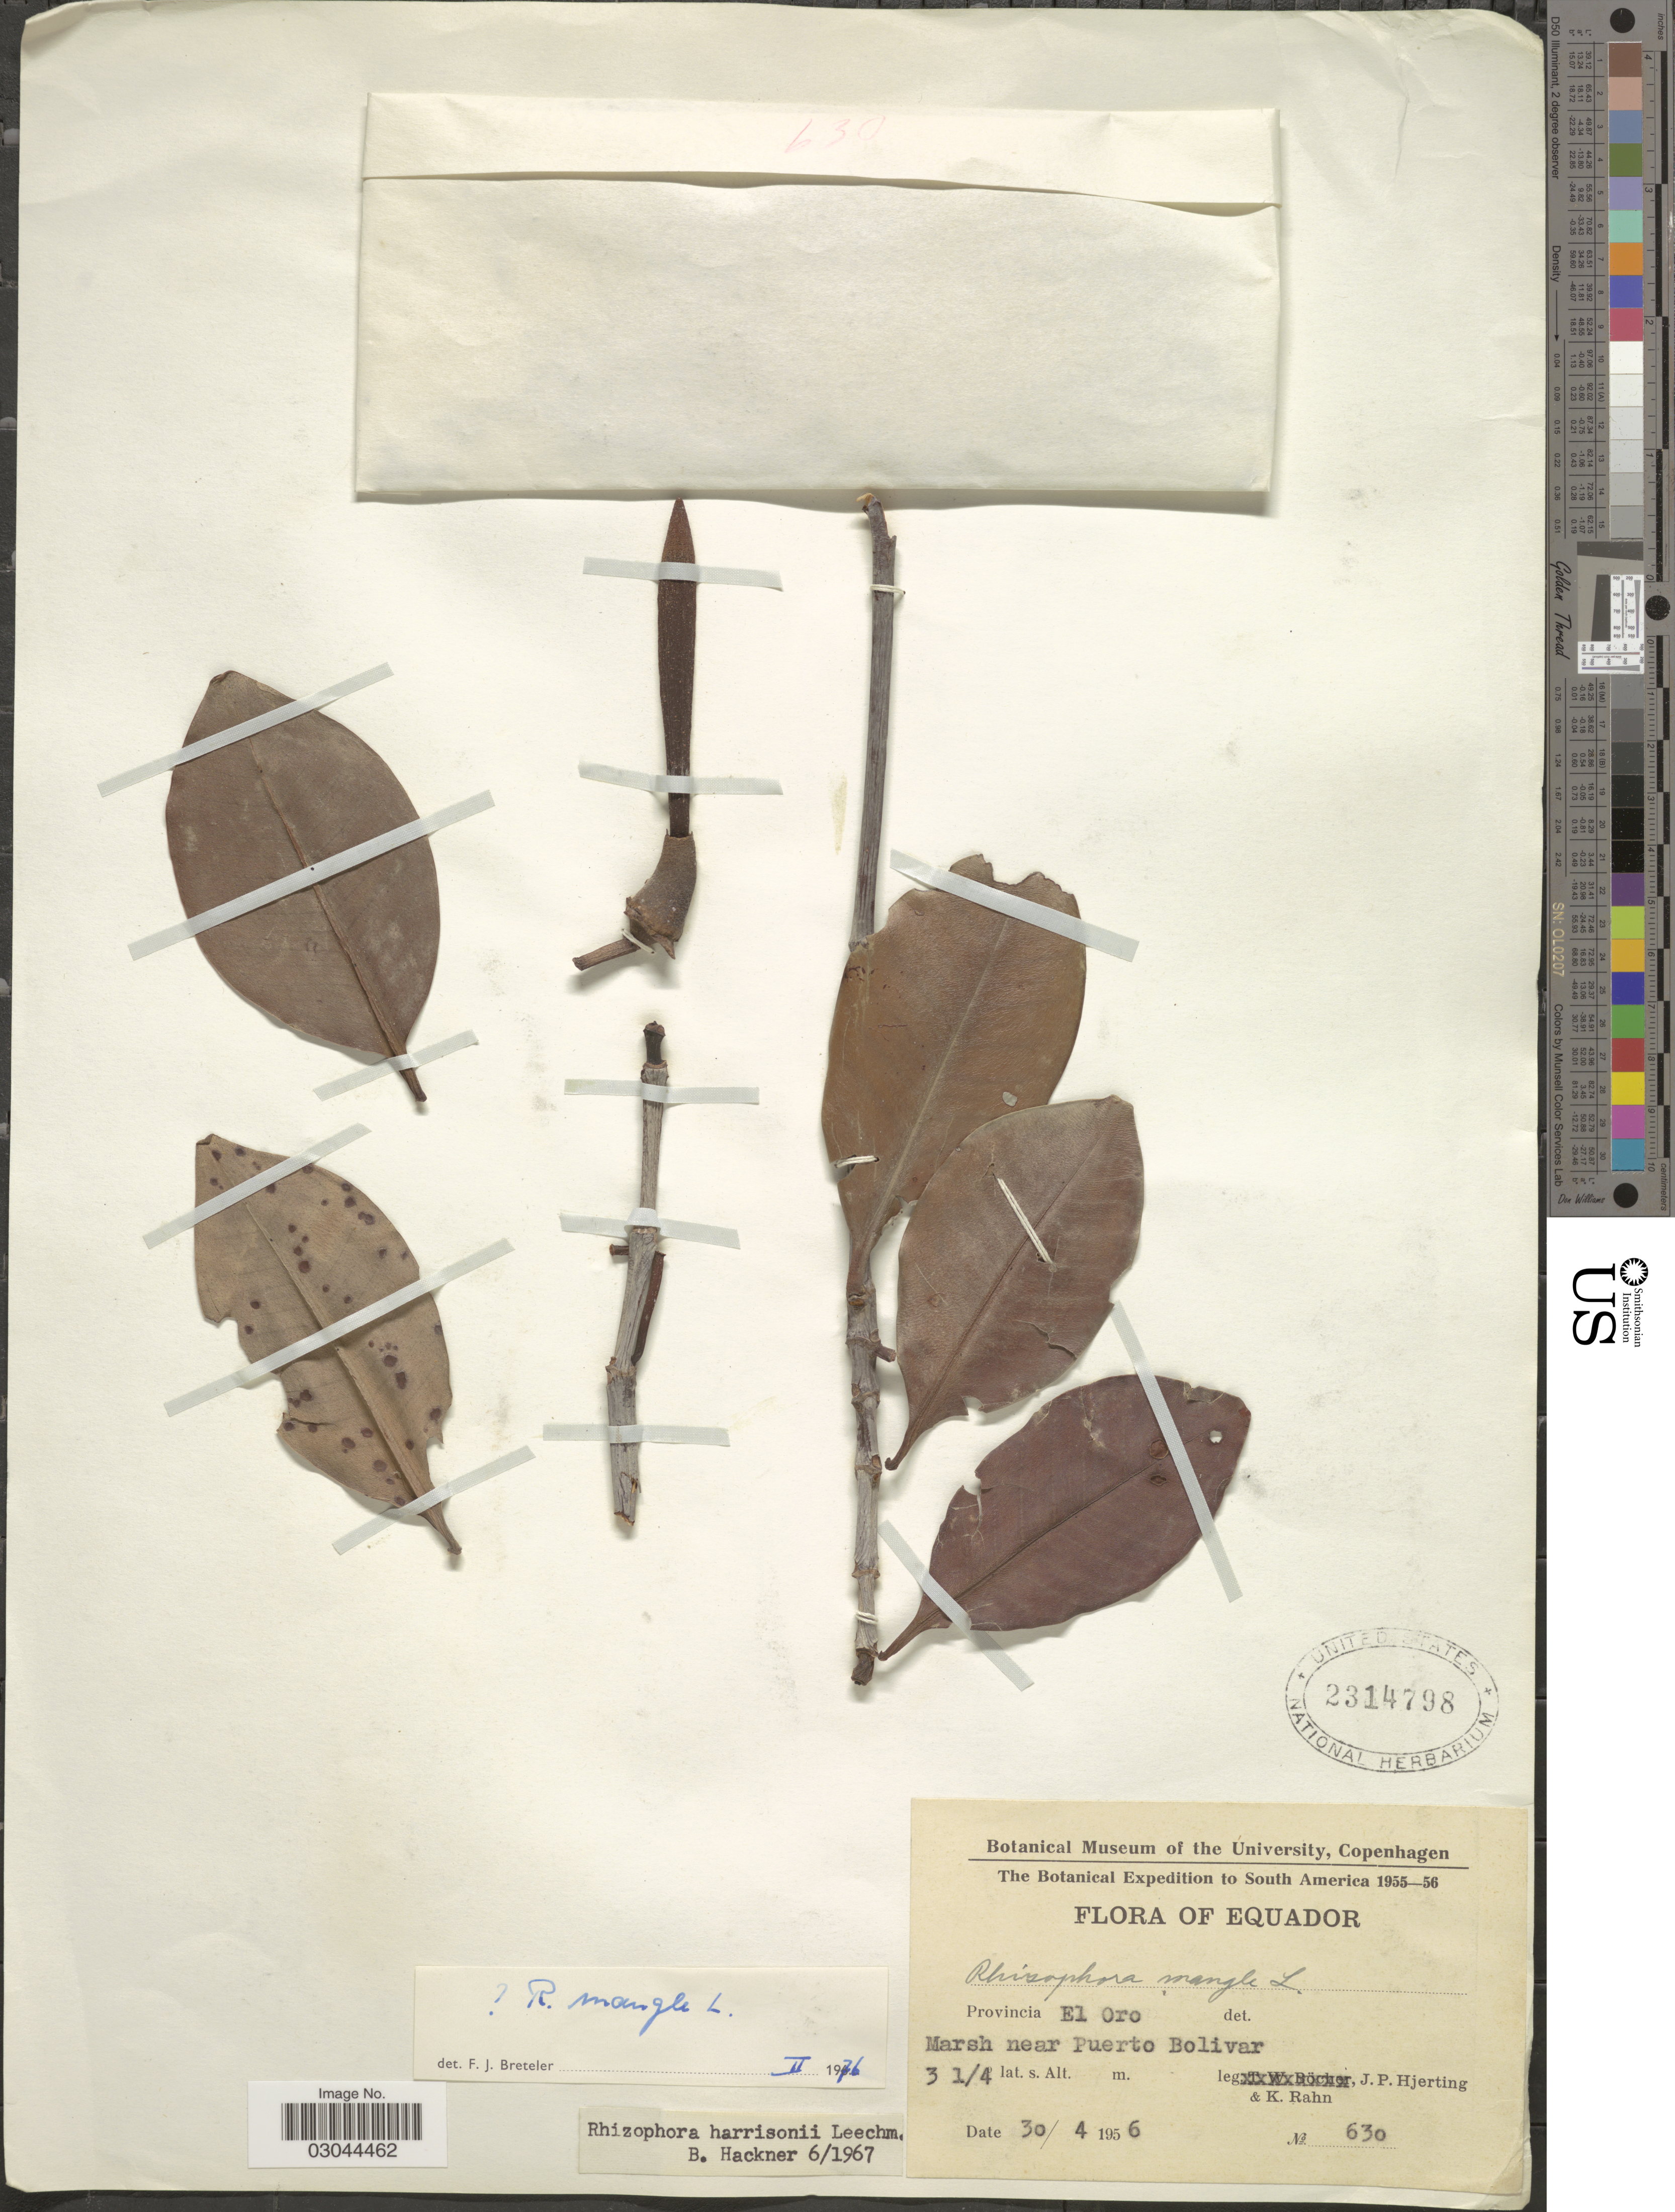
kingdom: Plantae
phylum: Tracheophyta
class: Magnoliopsida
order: Malpighiales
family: Rhizophoraceae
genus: Rhizophora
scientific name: Rhizophora mangle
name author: L.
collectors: J. P. Hjerting & K. Rahn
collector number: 630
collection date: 1956-04-30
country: Ecuador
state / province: El Oro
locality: Provincia El Oro. Marsh near Puerto Bolivar.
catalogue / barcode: US 2314798